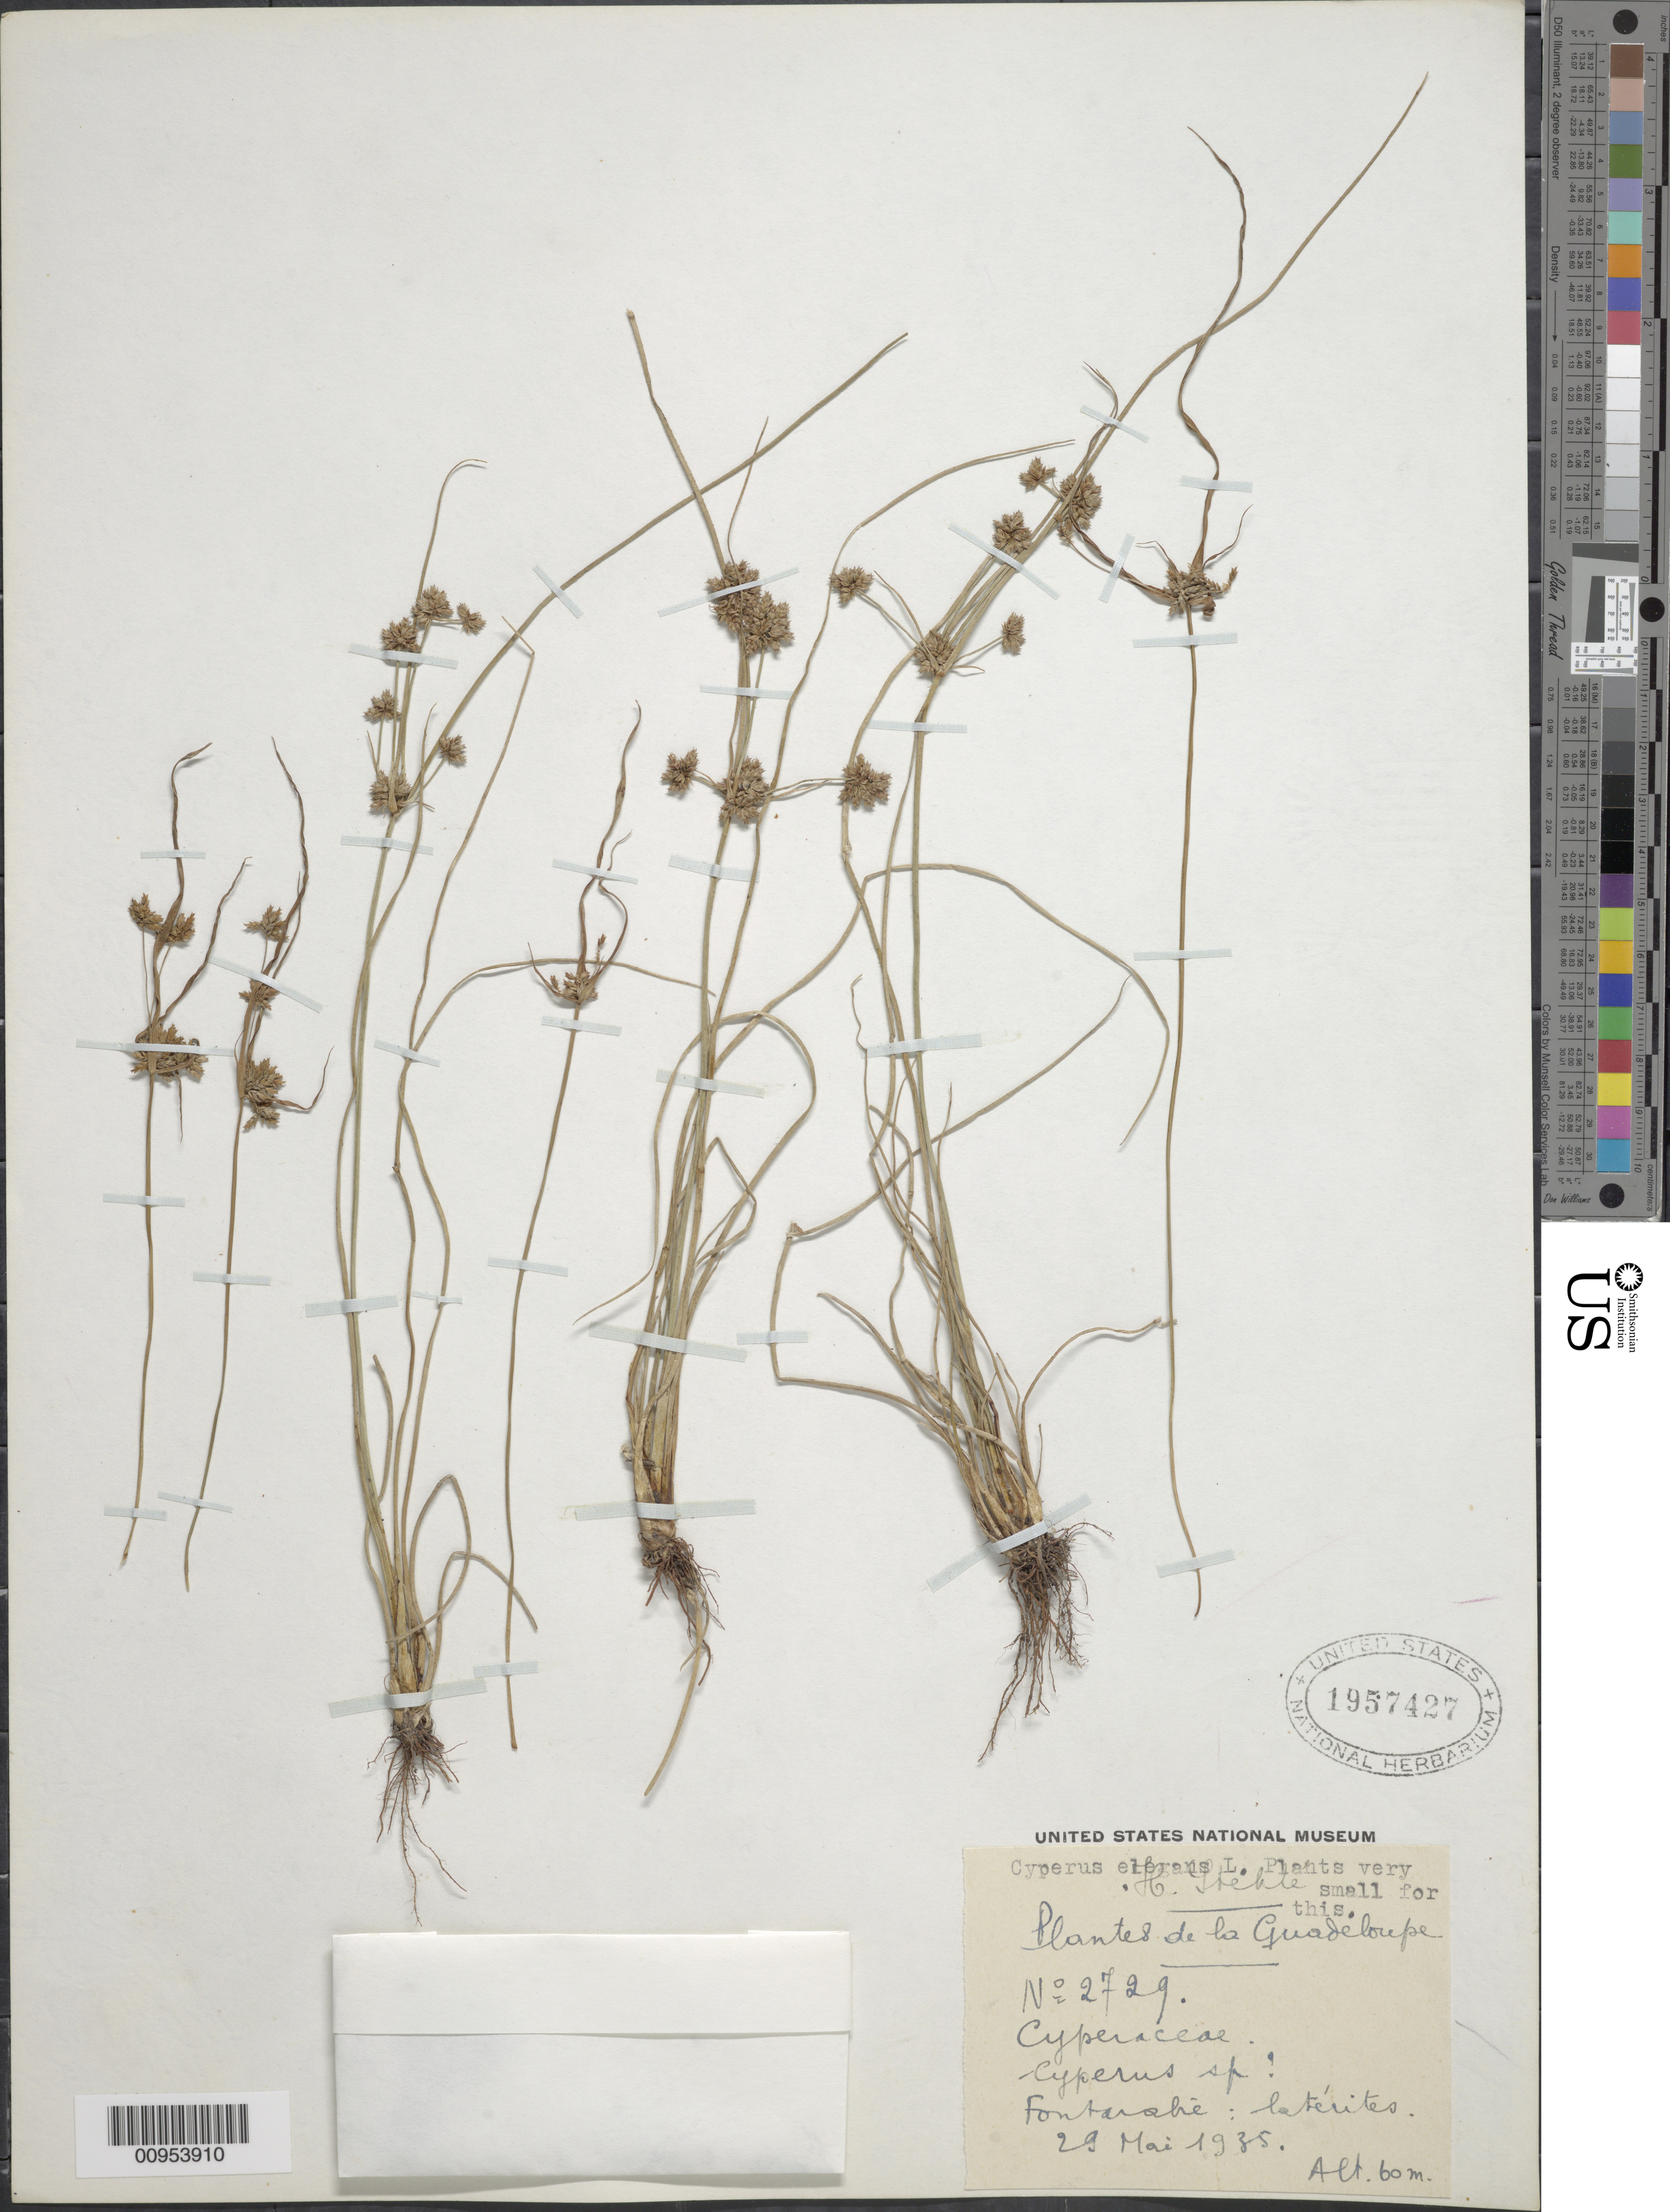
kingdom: Plantae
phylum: Tracheophyta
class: Liliopsida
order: Poales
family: Cyperaceae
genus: Cyperus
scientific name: Cyperus elegans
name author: L.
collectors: H. Stehlé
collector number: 2729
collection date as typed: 29 May 1935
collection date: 1935-05-29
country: Guadeloupe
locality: Fontarabé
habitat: Laterites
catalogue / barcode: US 1957427